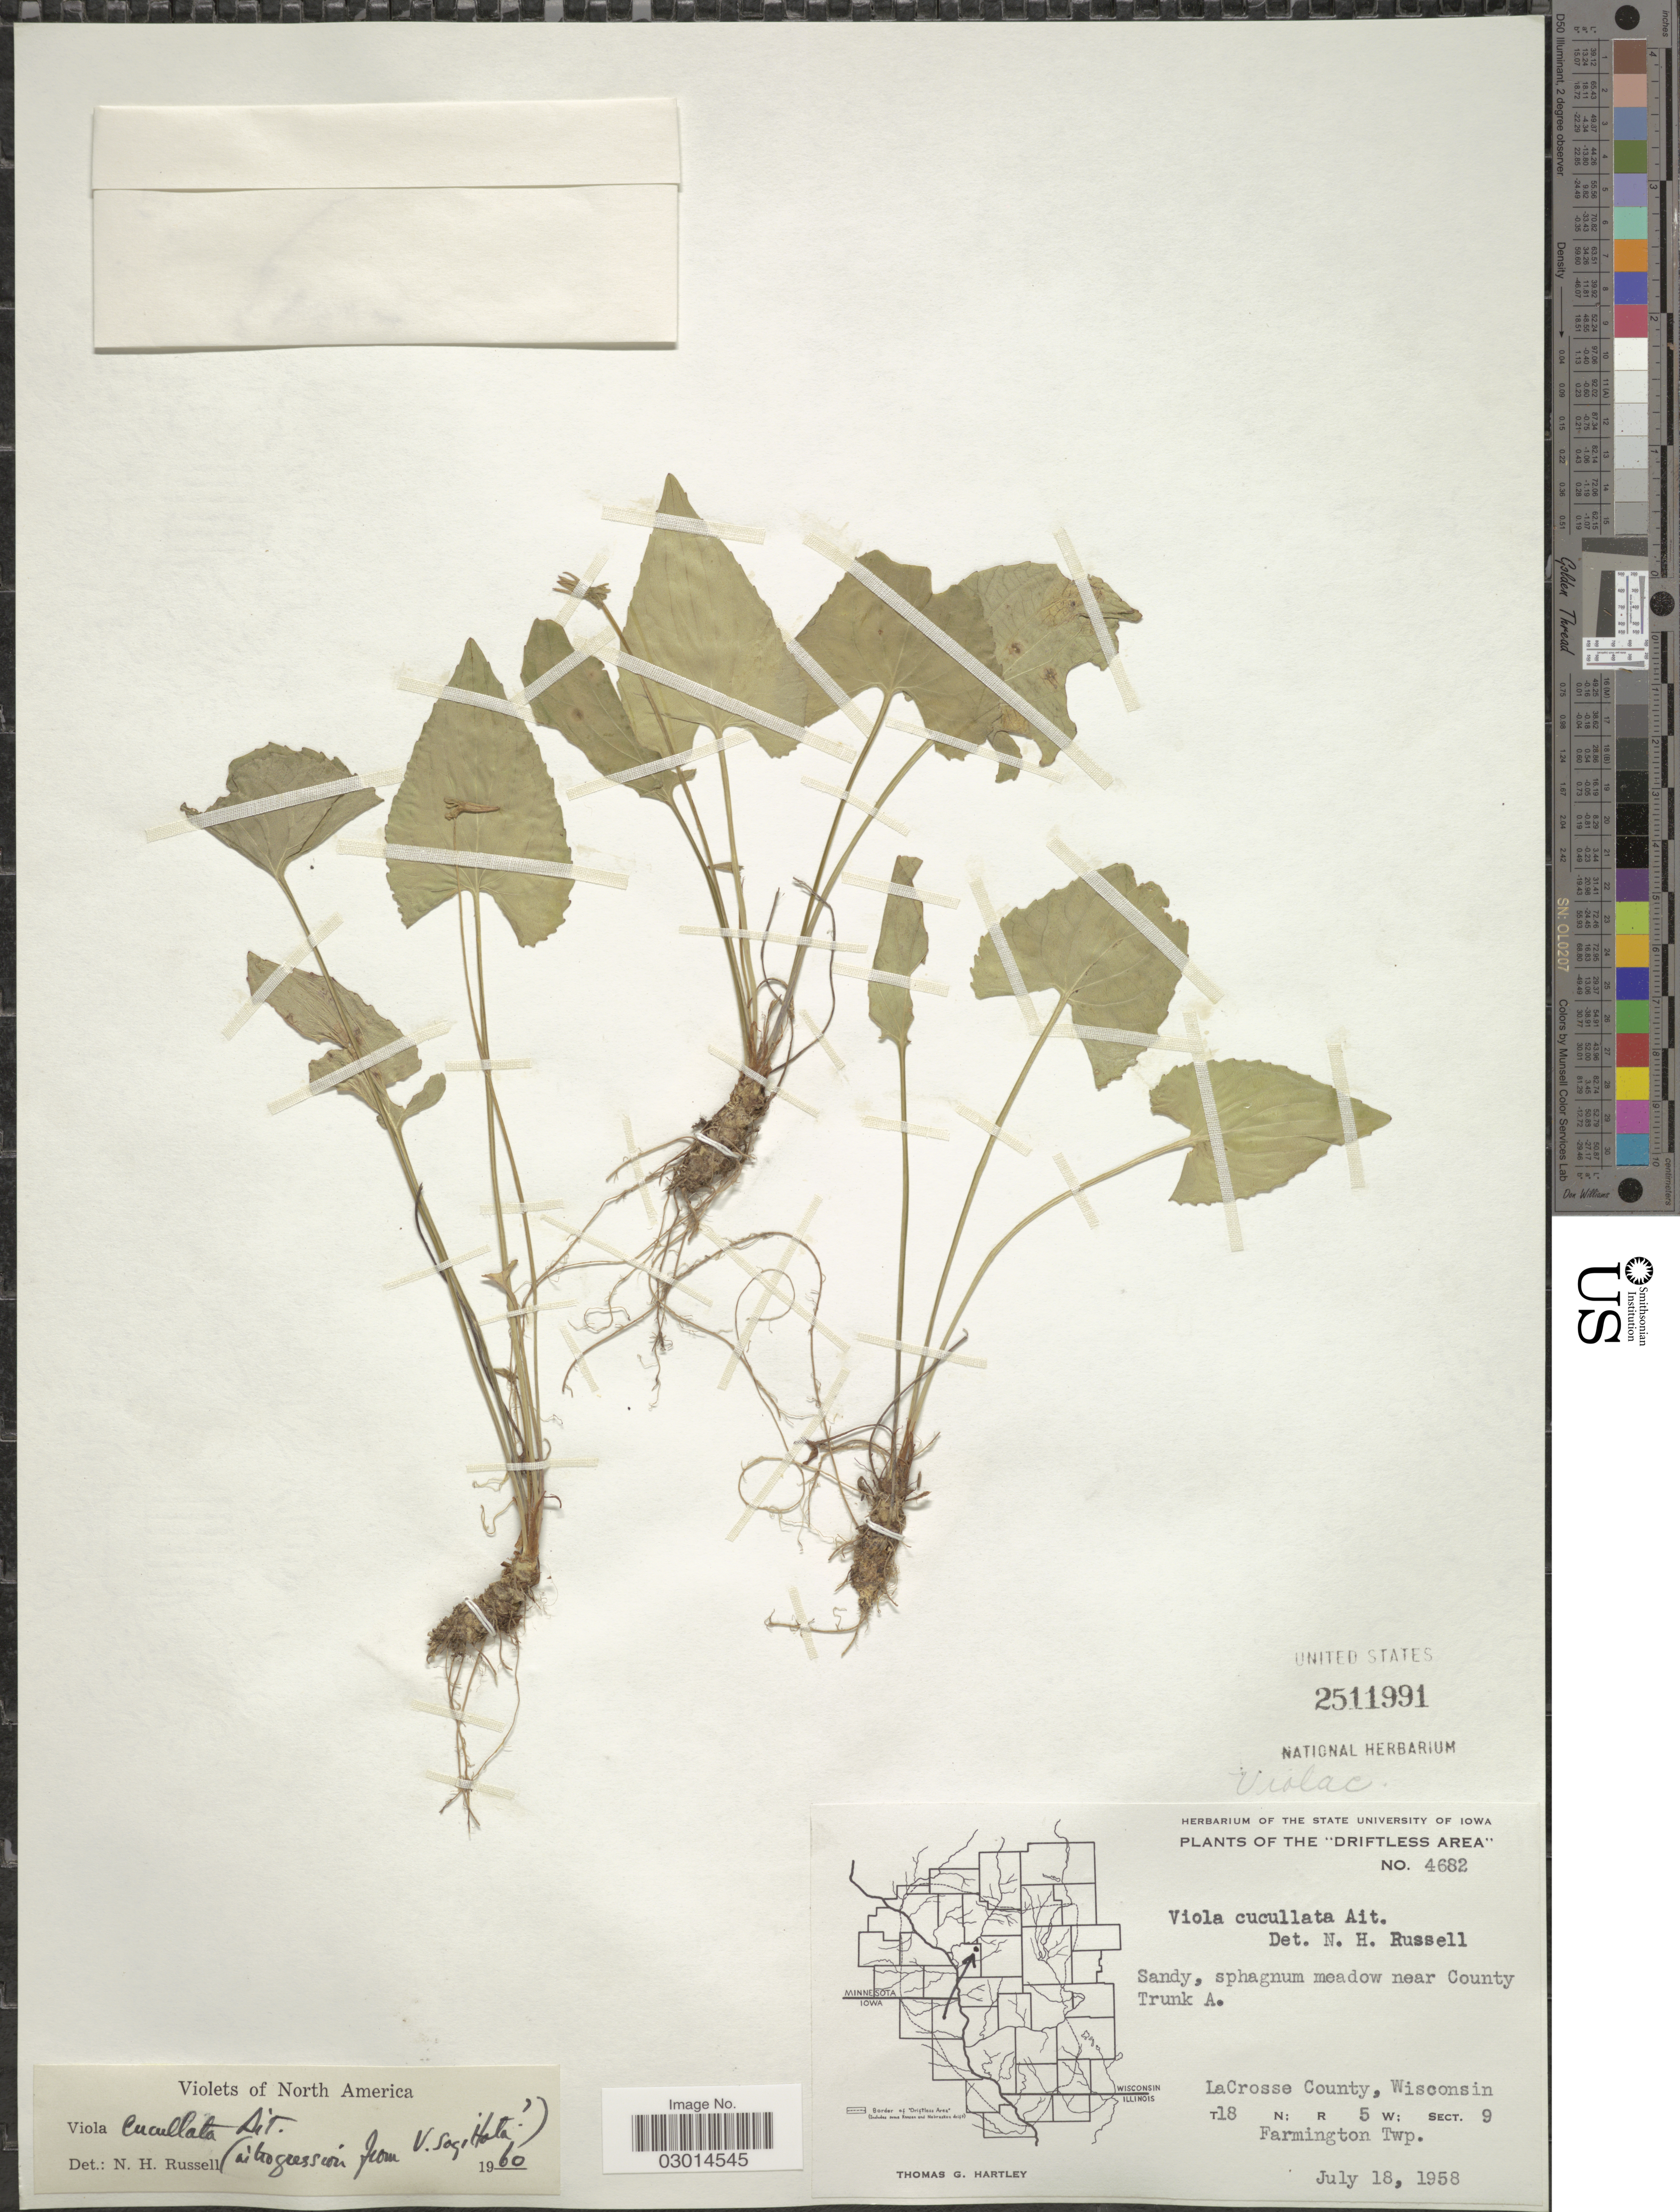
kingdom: Plantae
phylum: Tracheophyta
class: Magnoliopsida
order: Malpighiales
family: Violaceae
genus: Viola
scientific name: Viola cucullata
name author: Aiton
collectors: T. G. Hartley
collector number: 4682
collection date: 1958-07-18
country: United States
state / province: Wisconsin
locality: The "Driftless Area", Sphagnum meadow near County Trunk A. LaCrosse County. T18 N; R 5 W; Sect. 9. Farmington Twp.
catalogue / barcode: US 2511991